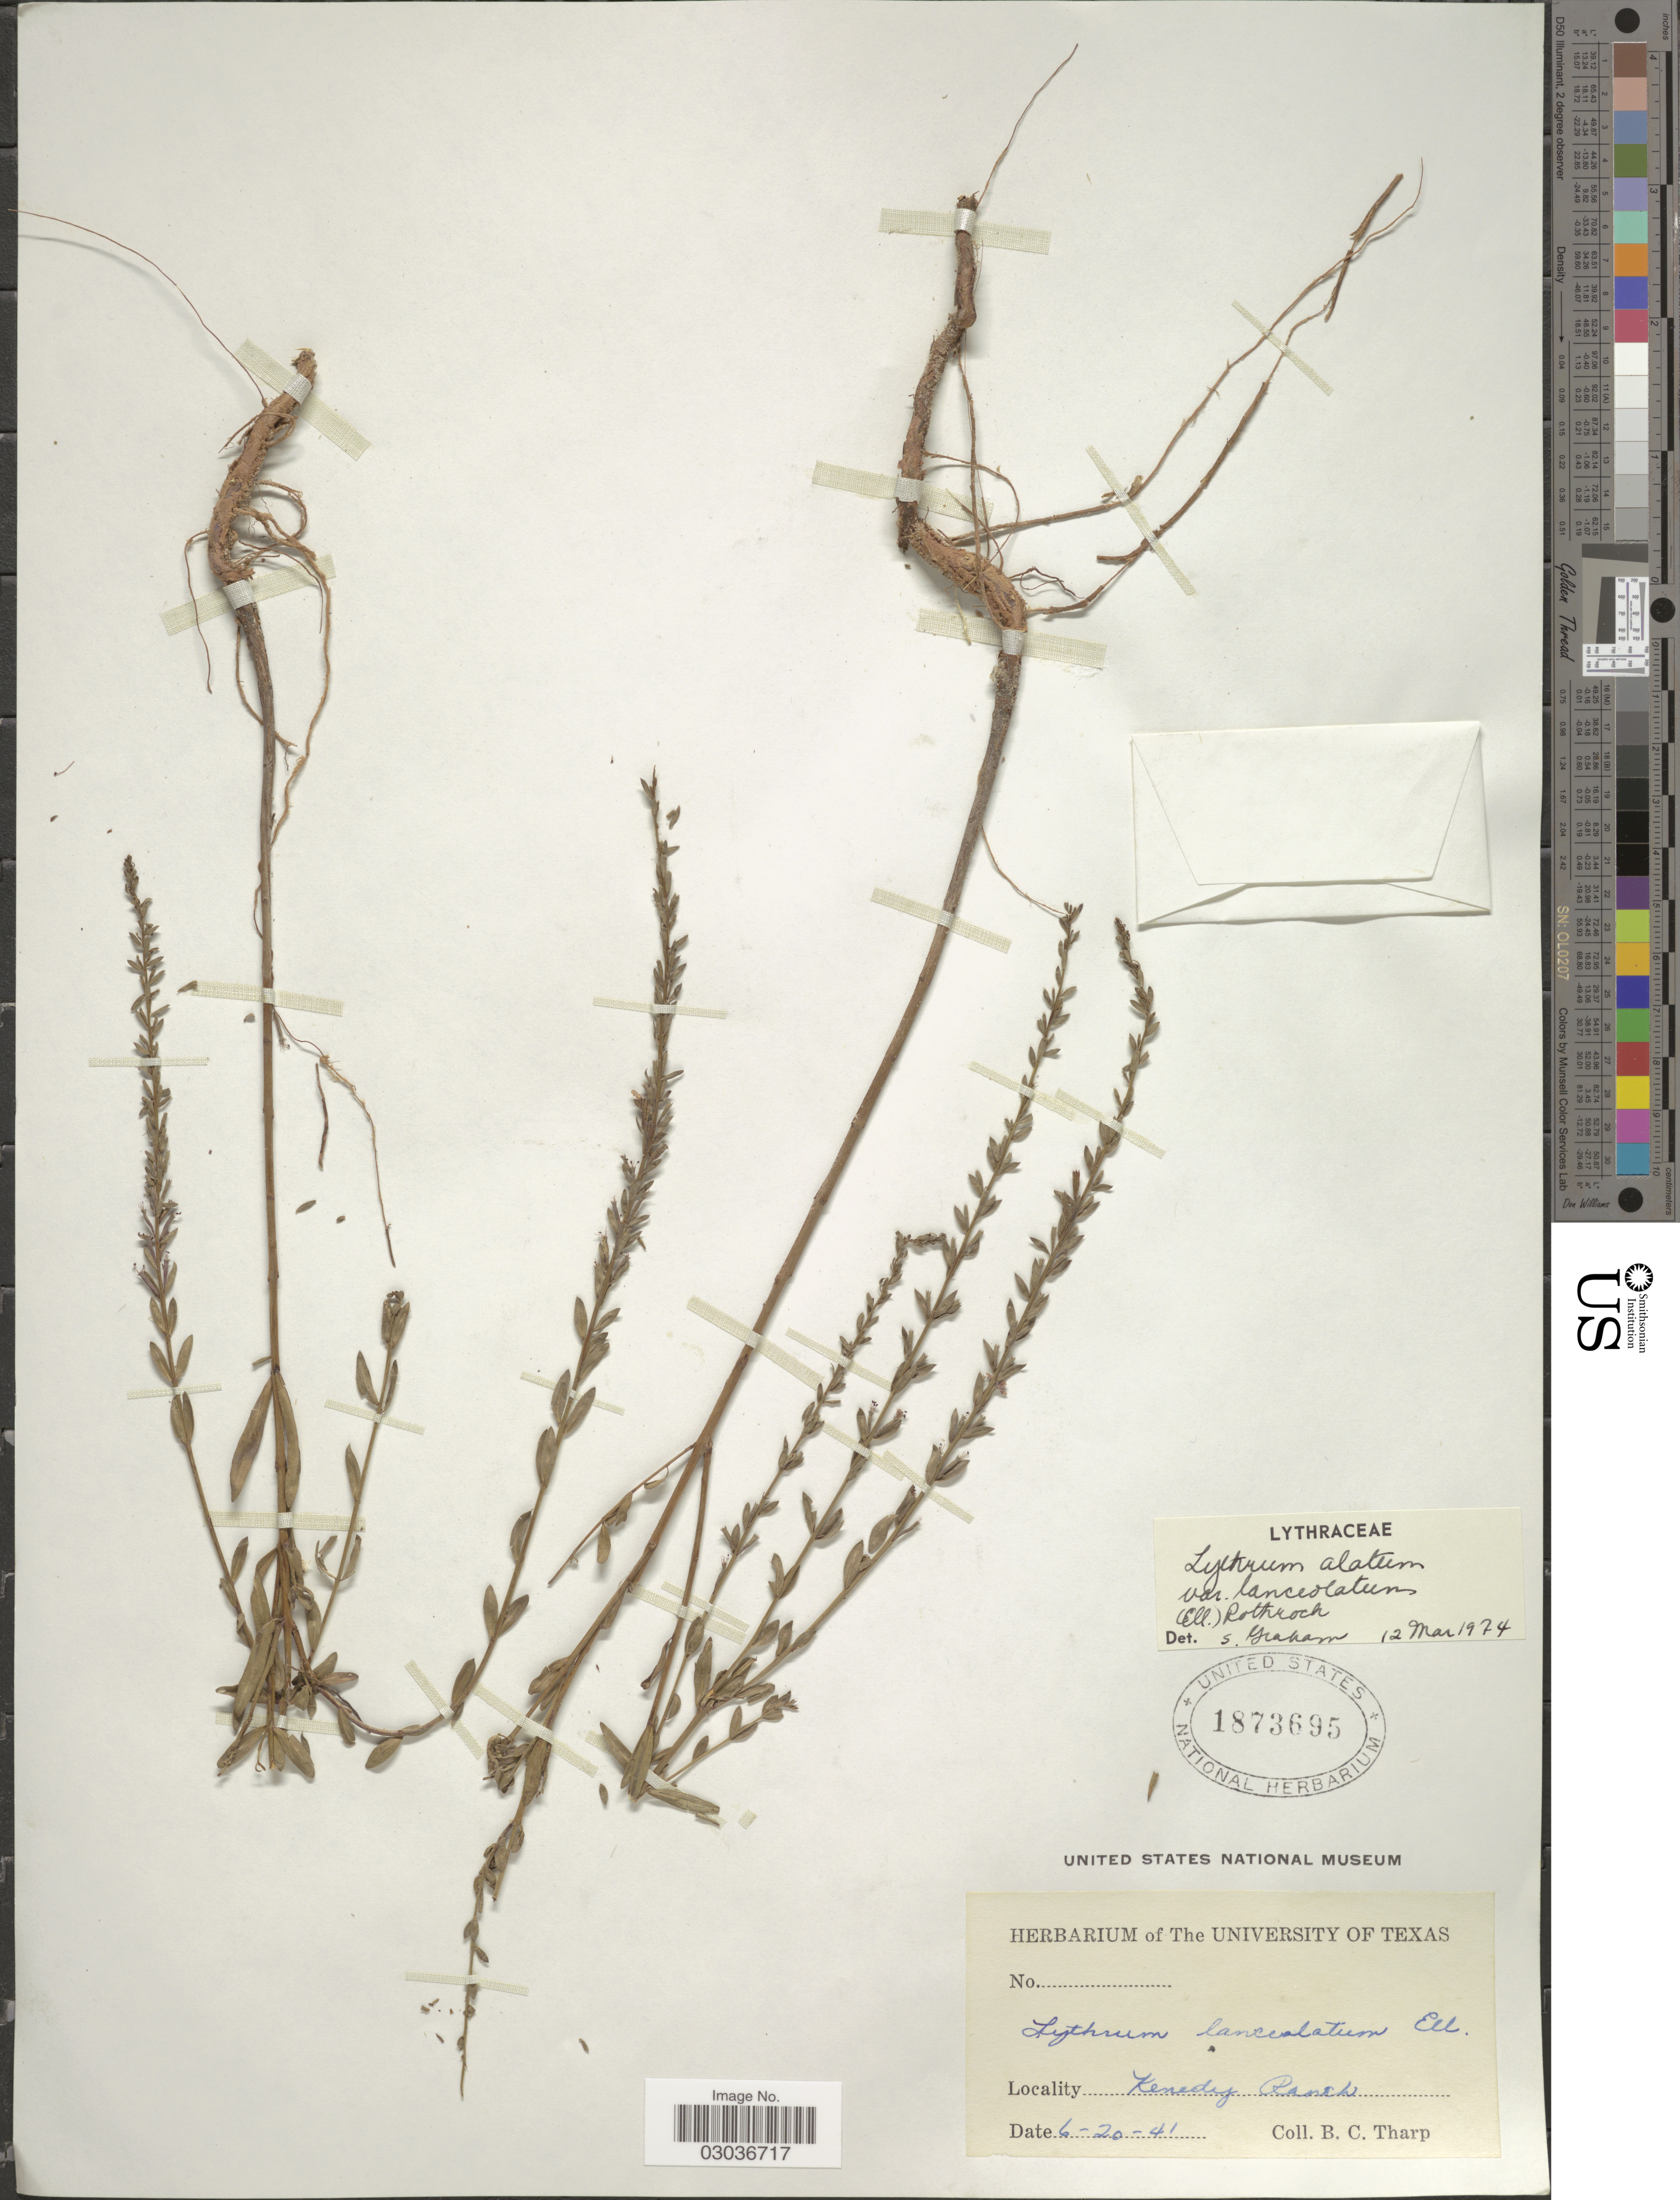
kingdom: Plantae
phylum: Tracheophyta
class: Magnoliopsida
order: Myrtales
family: Lythraceae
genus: Lythrum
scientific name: Lythrum alatum var. lanceolatum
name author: (Elliott) A. Gray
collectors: B. C. Tharp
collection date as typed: Transcribed d/m/y: 20/6/41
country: United States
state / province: Texas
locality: Kenedy Ranch.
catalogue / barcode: US 1873695